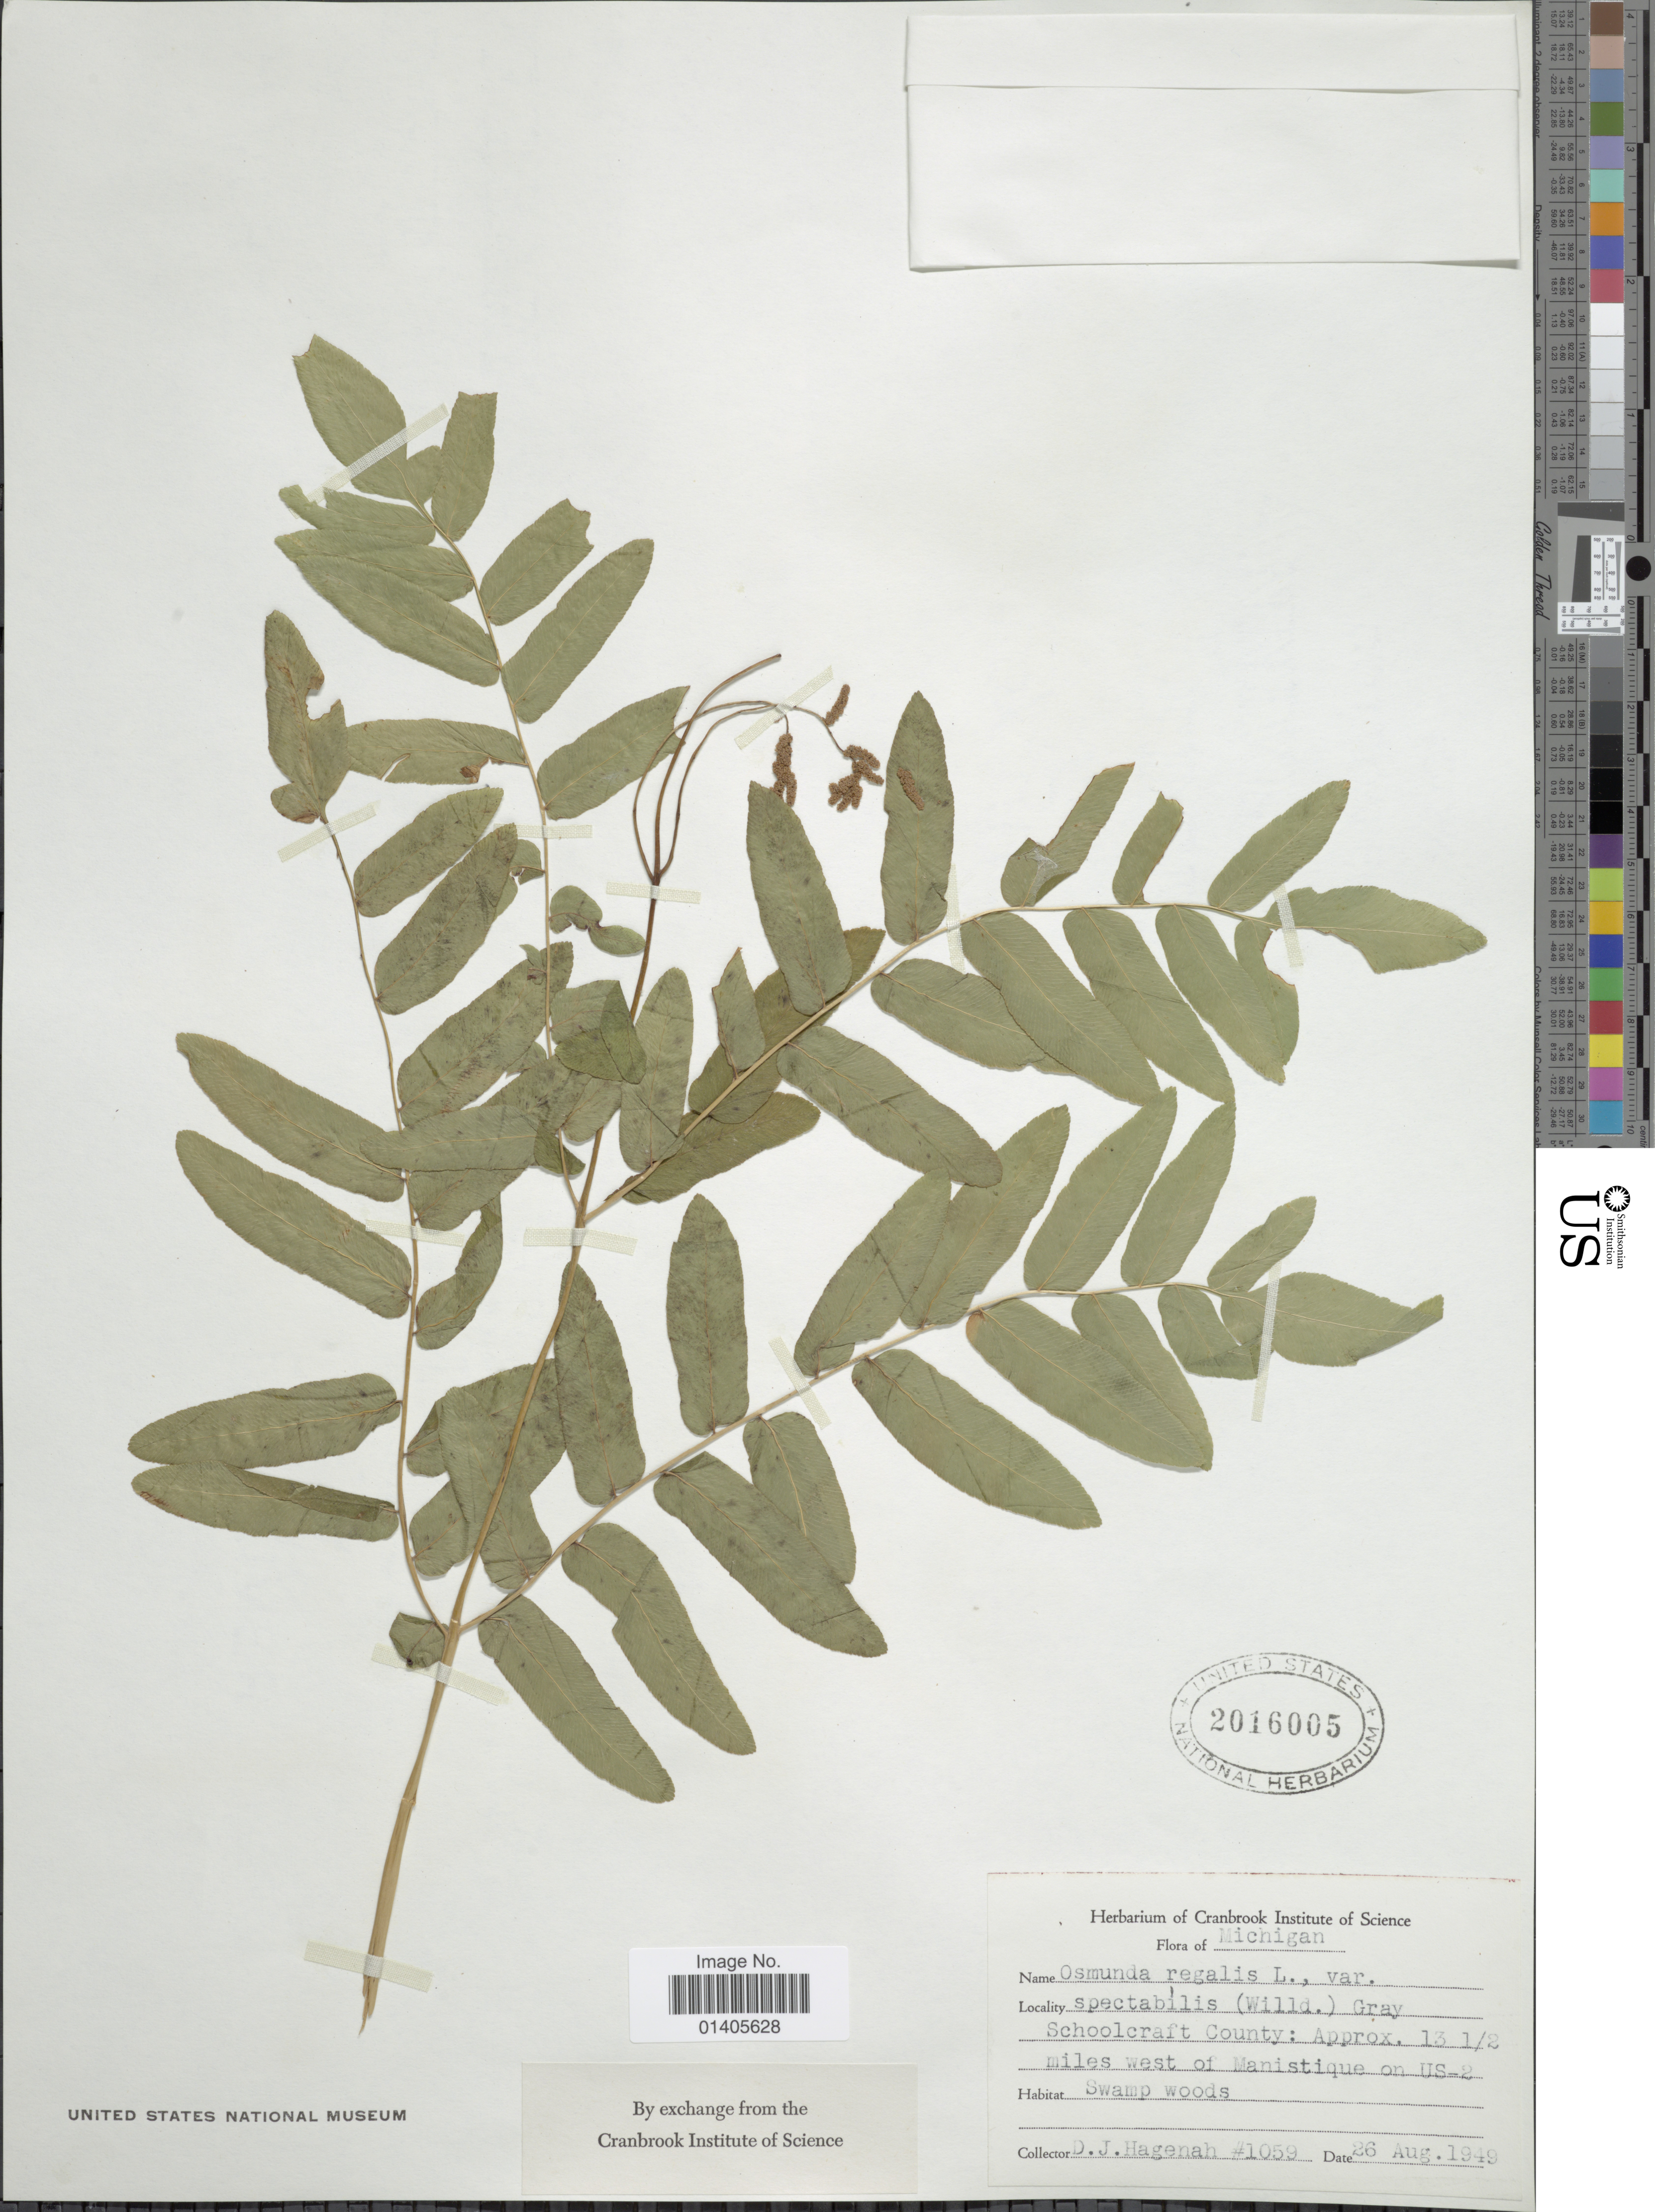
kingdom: Plantae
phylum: Tracheophyta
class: Polypodiopsida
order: Osmundales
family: Osmundaceae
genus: Osmunda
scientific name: Osmunda regalis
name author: L.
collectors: D. Hagenah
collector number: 1059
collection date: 1949-08-26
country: United States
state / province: Michigan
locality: Schoolcraft County: Aprrox 13½ miles west of Manistique on US-2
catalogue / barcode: US 2016005